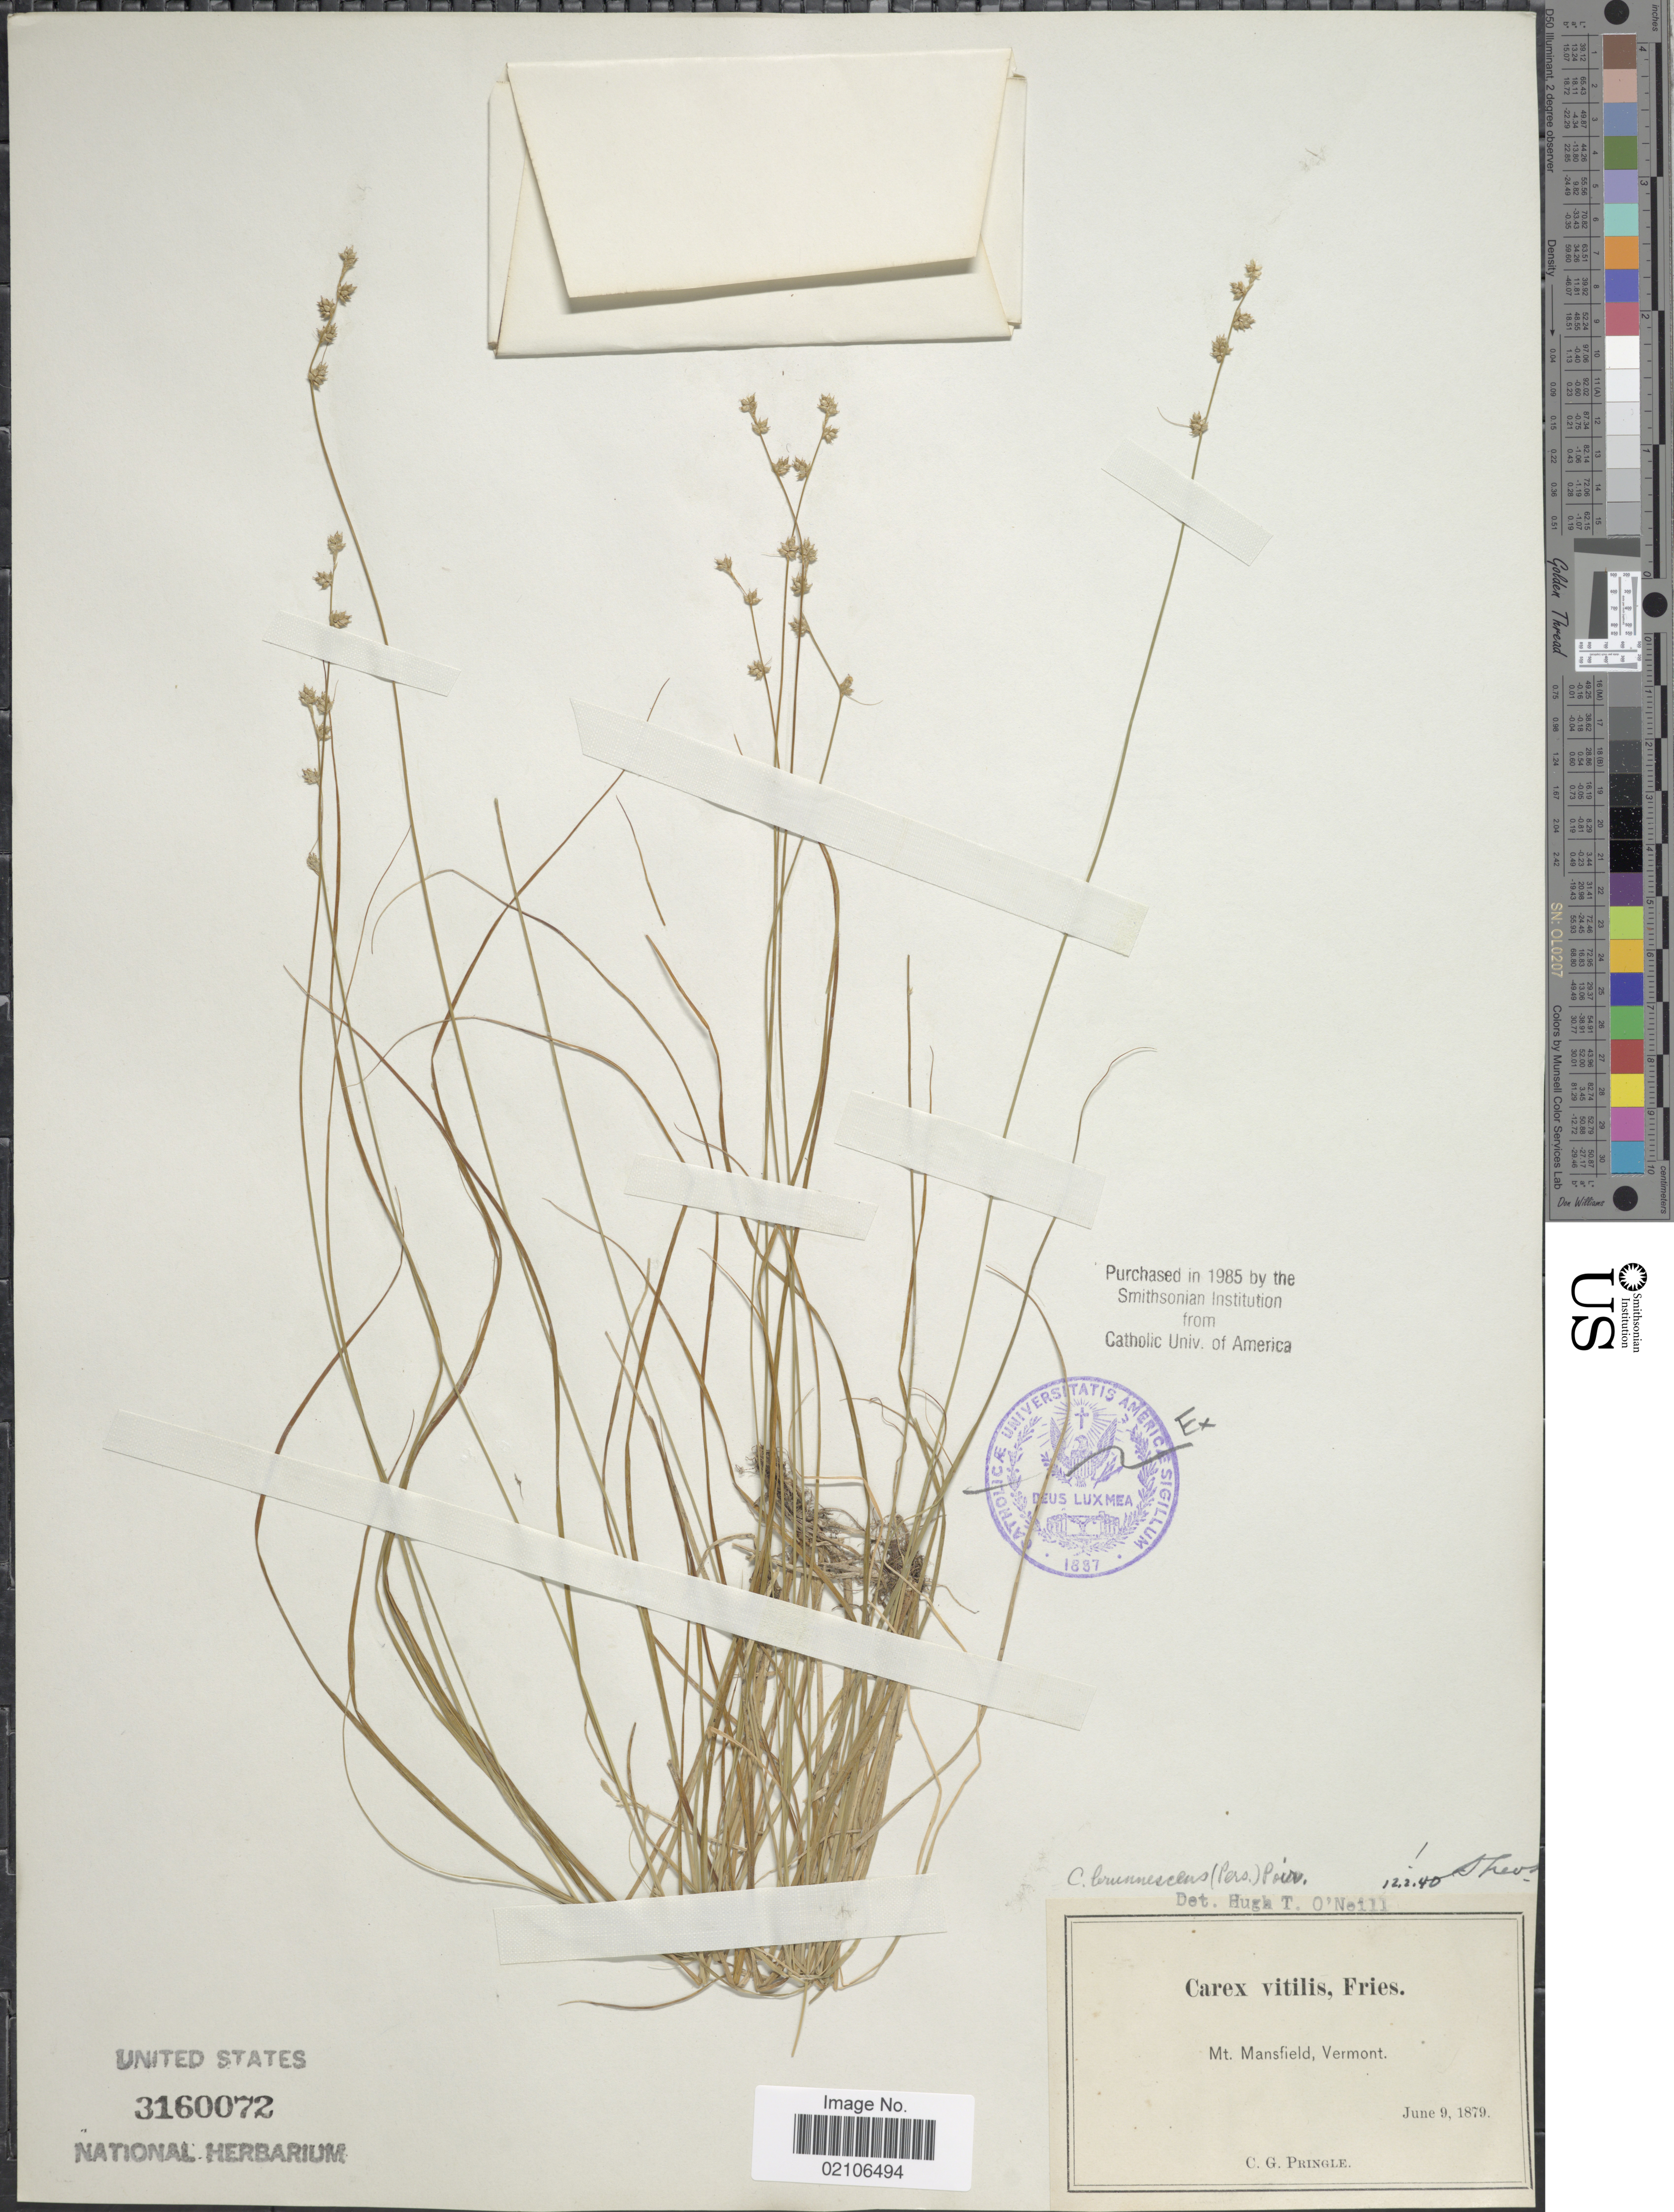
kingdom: Plantae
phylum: Tracheophyta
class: Liliopsida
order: Poales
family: Cyperaceae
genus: Carex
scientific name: Carex brunnescens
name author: (Pers.) Poir.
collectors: C. G. Pringle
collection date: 1879-06-09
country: United States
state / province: Vermont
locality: Mt. Mansfield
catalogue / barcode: US 3160072